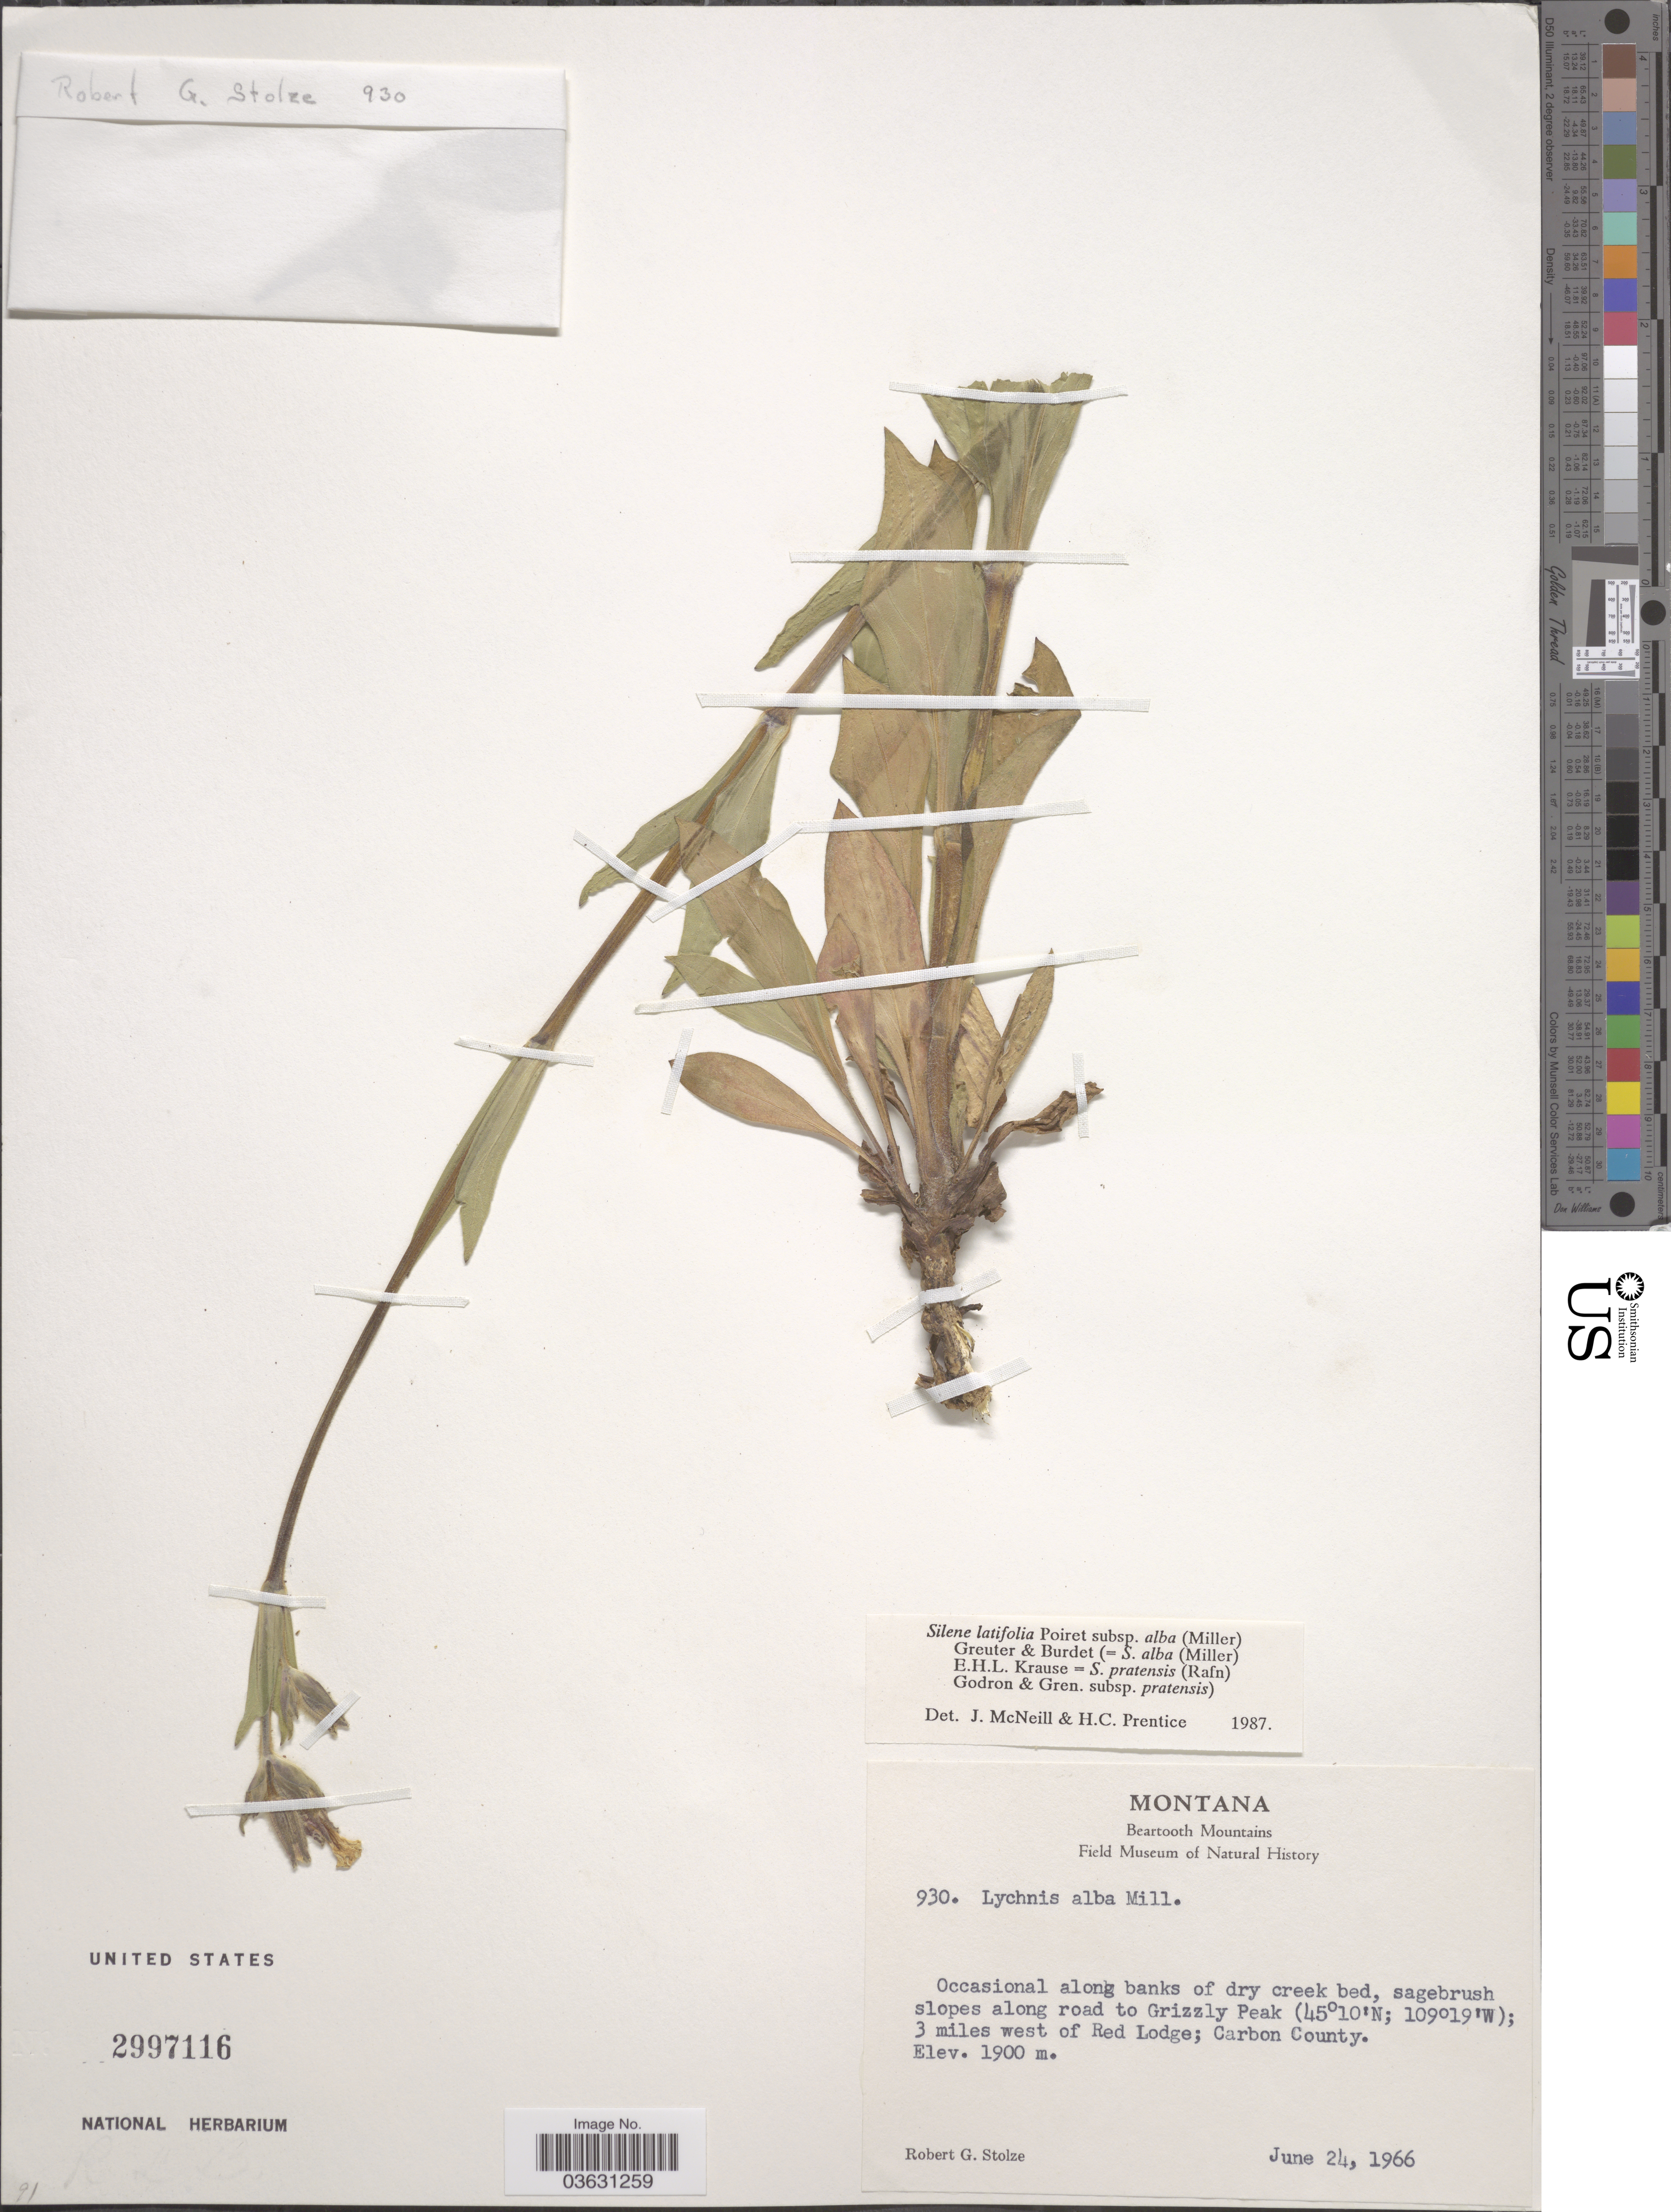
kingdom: Plantae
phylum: Tracheophyta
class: Magnoliopsida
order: Caryophyllales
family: Caryophyllaceae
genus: Silene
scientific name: Silene latifolia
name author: Poir.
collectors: R. G. Stolze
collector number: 930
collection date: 1966-06-24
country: United States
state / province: Montana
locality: Along road to Grizzly Peak; 3 miles west of Red Lodge; Carbon County.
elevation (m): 1900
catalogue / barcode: US 2997116